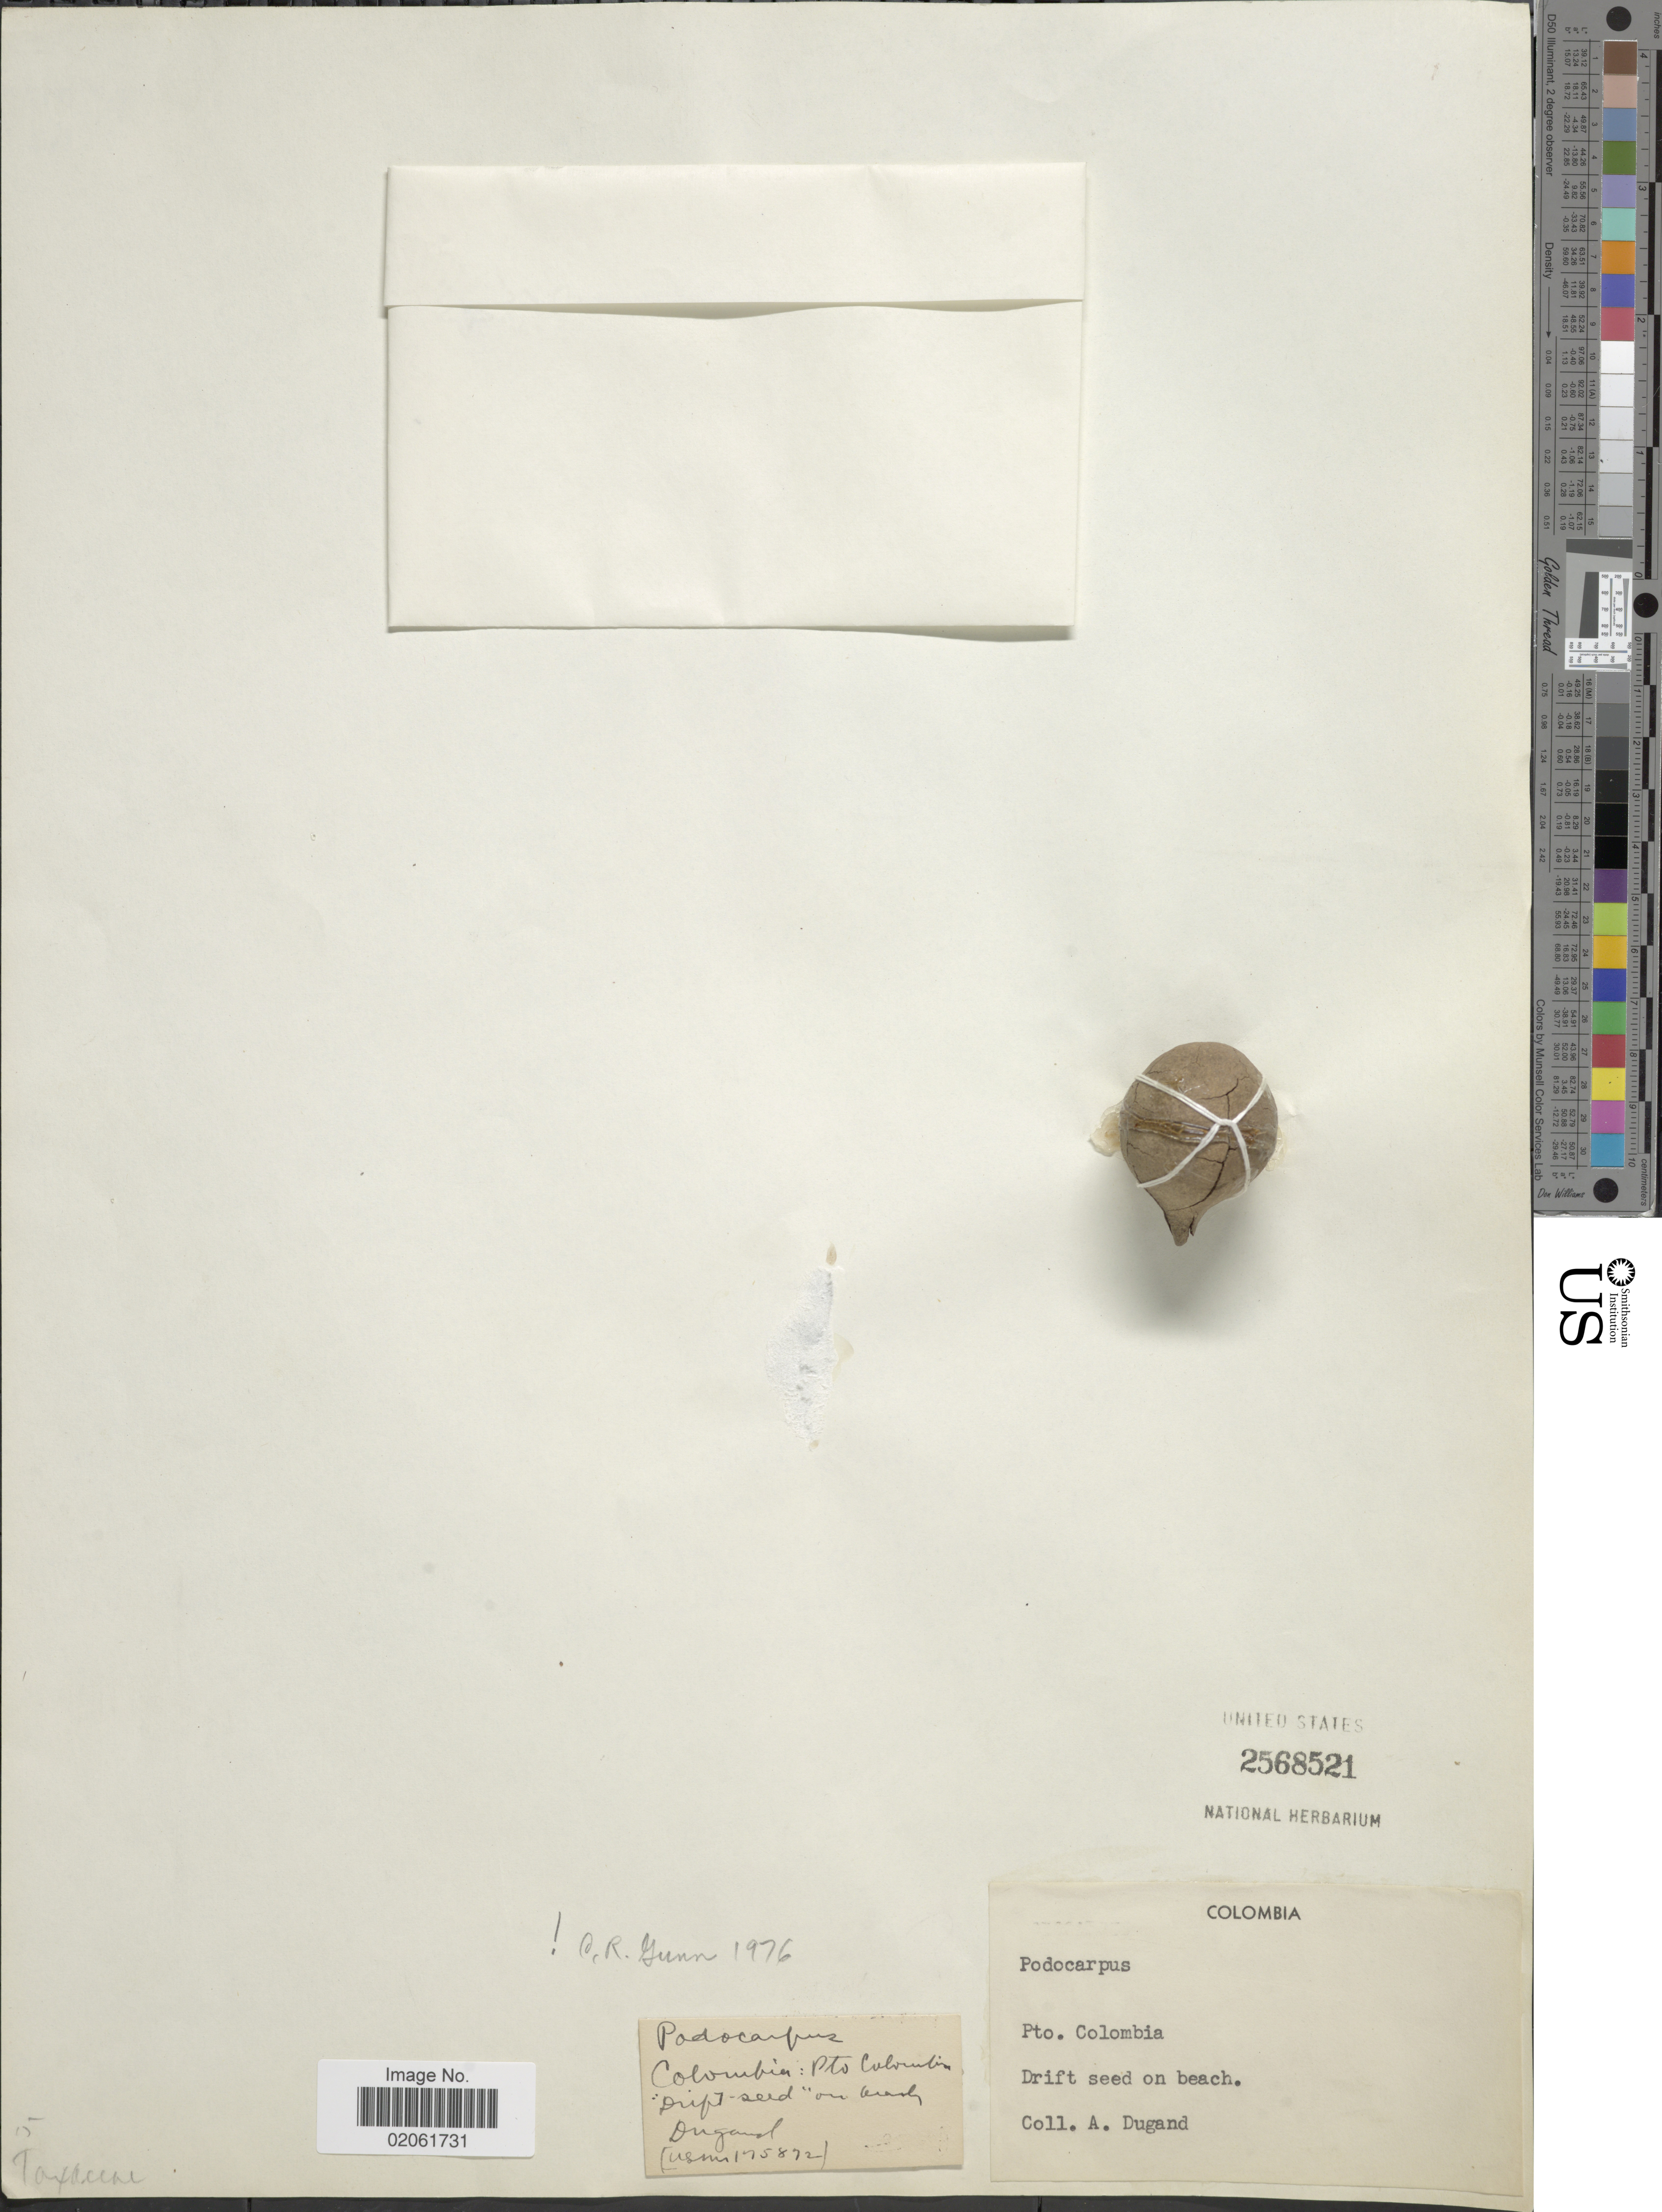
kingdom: Plantae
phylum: Tracheophyta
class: Magnoliopsida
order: Fagales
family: Juglandaceae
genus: Juglans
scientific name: Juglans honorei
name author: Dode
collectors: A. Dugand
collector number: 175872?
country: Colombia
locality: Peurto Colombia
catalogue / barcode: US 2568521